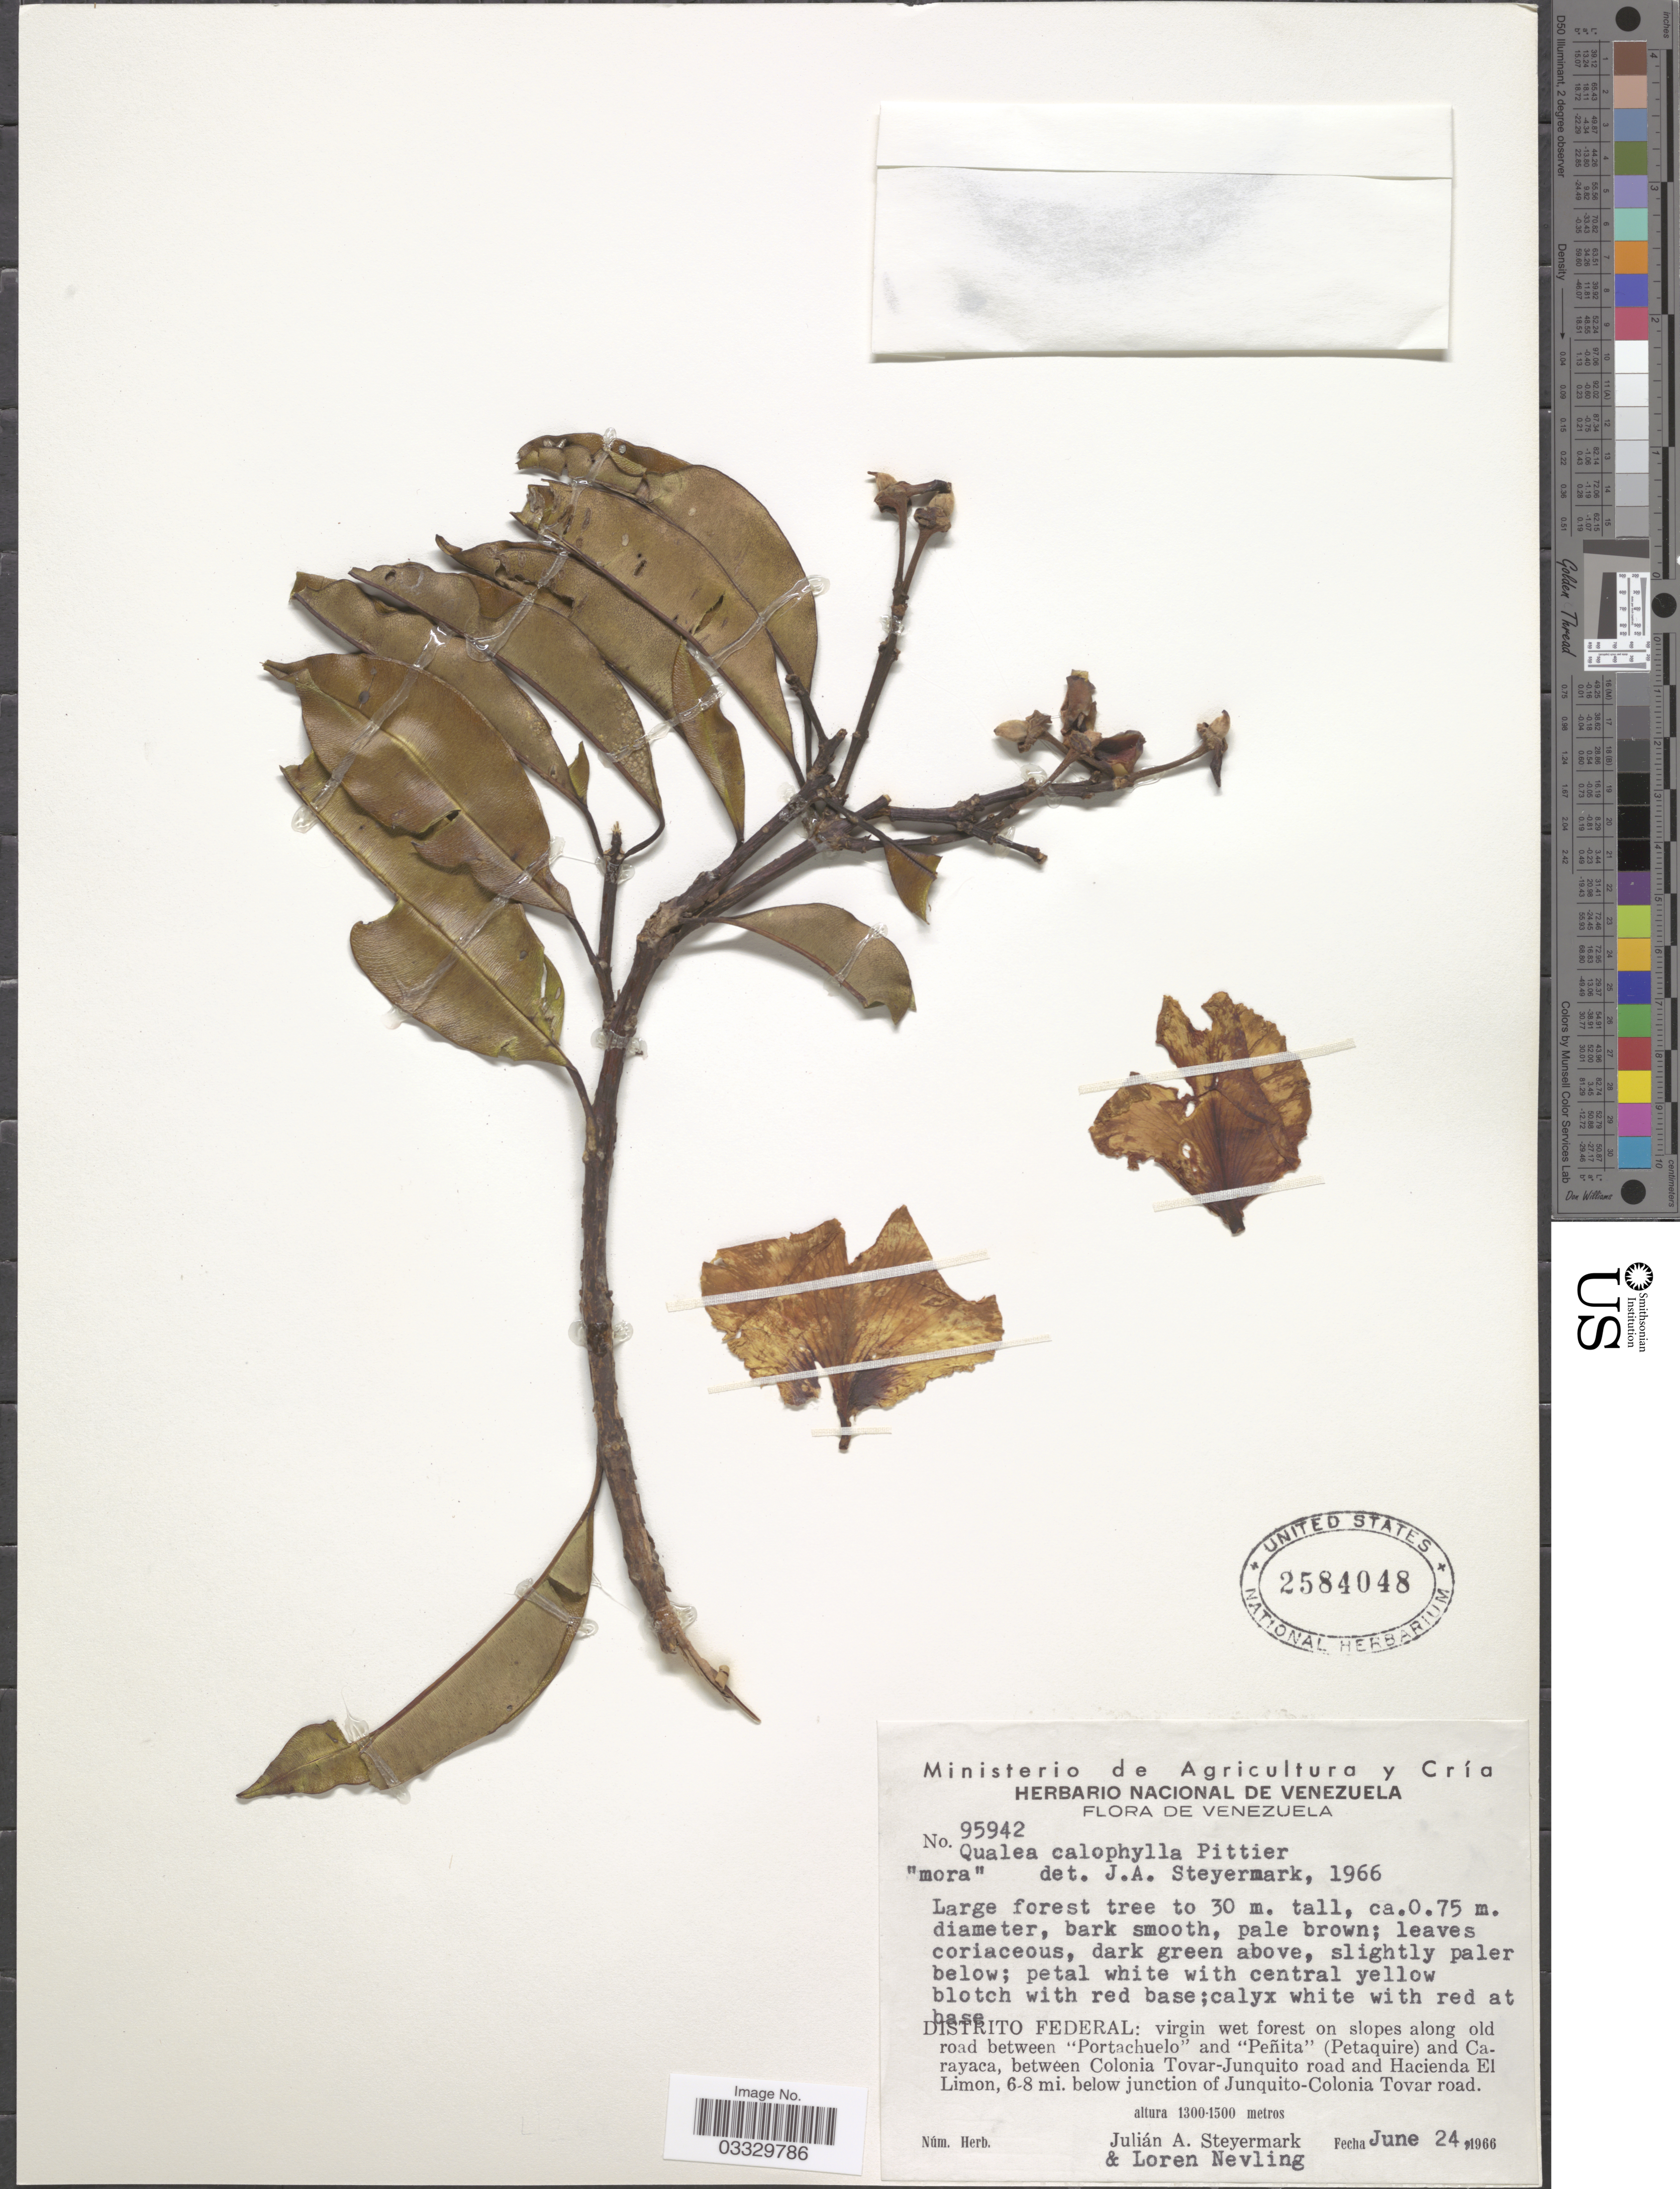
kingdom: Plantae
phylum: Tracheophyta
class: Magnoliopsida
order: Myrtales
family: Vochysiaceae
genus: Qualea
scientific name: Qualea calophylla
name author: Pittier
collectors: J. Steyermark & L. Nevling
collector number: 95942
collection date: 1966-06-24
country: Venezuela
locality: Distrito Federal: virgin wet forest on slopes along old road between "Portachuelo" and "Peñita" (Petaquire) and Carayaca, between Colonia Tovar-Junquito road and Hacienda El Limon, 6-8 mi. below junction of Junquito-Colonia Tovar road.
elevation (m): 1300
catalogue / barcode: US 2584048